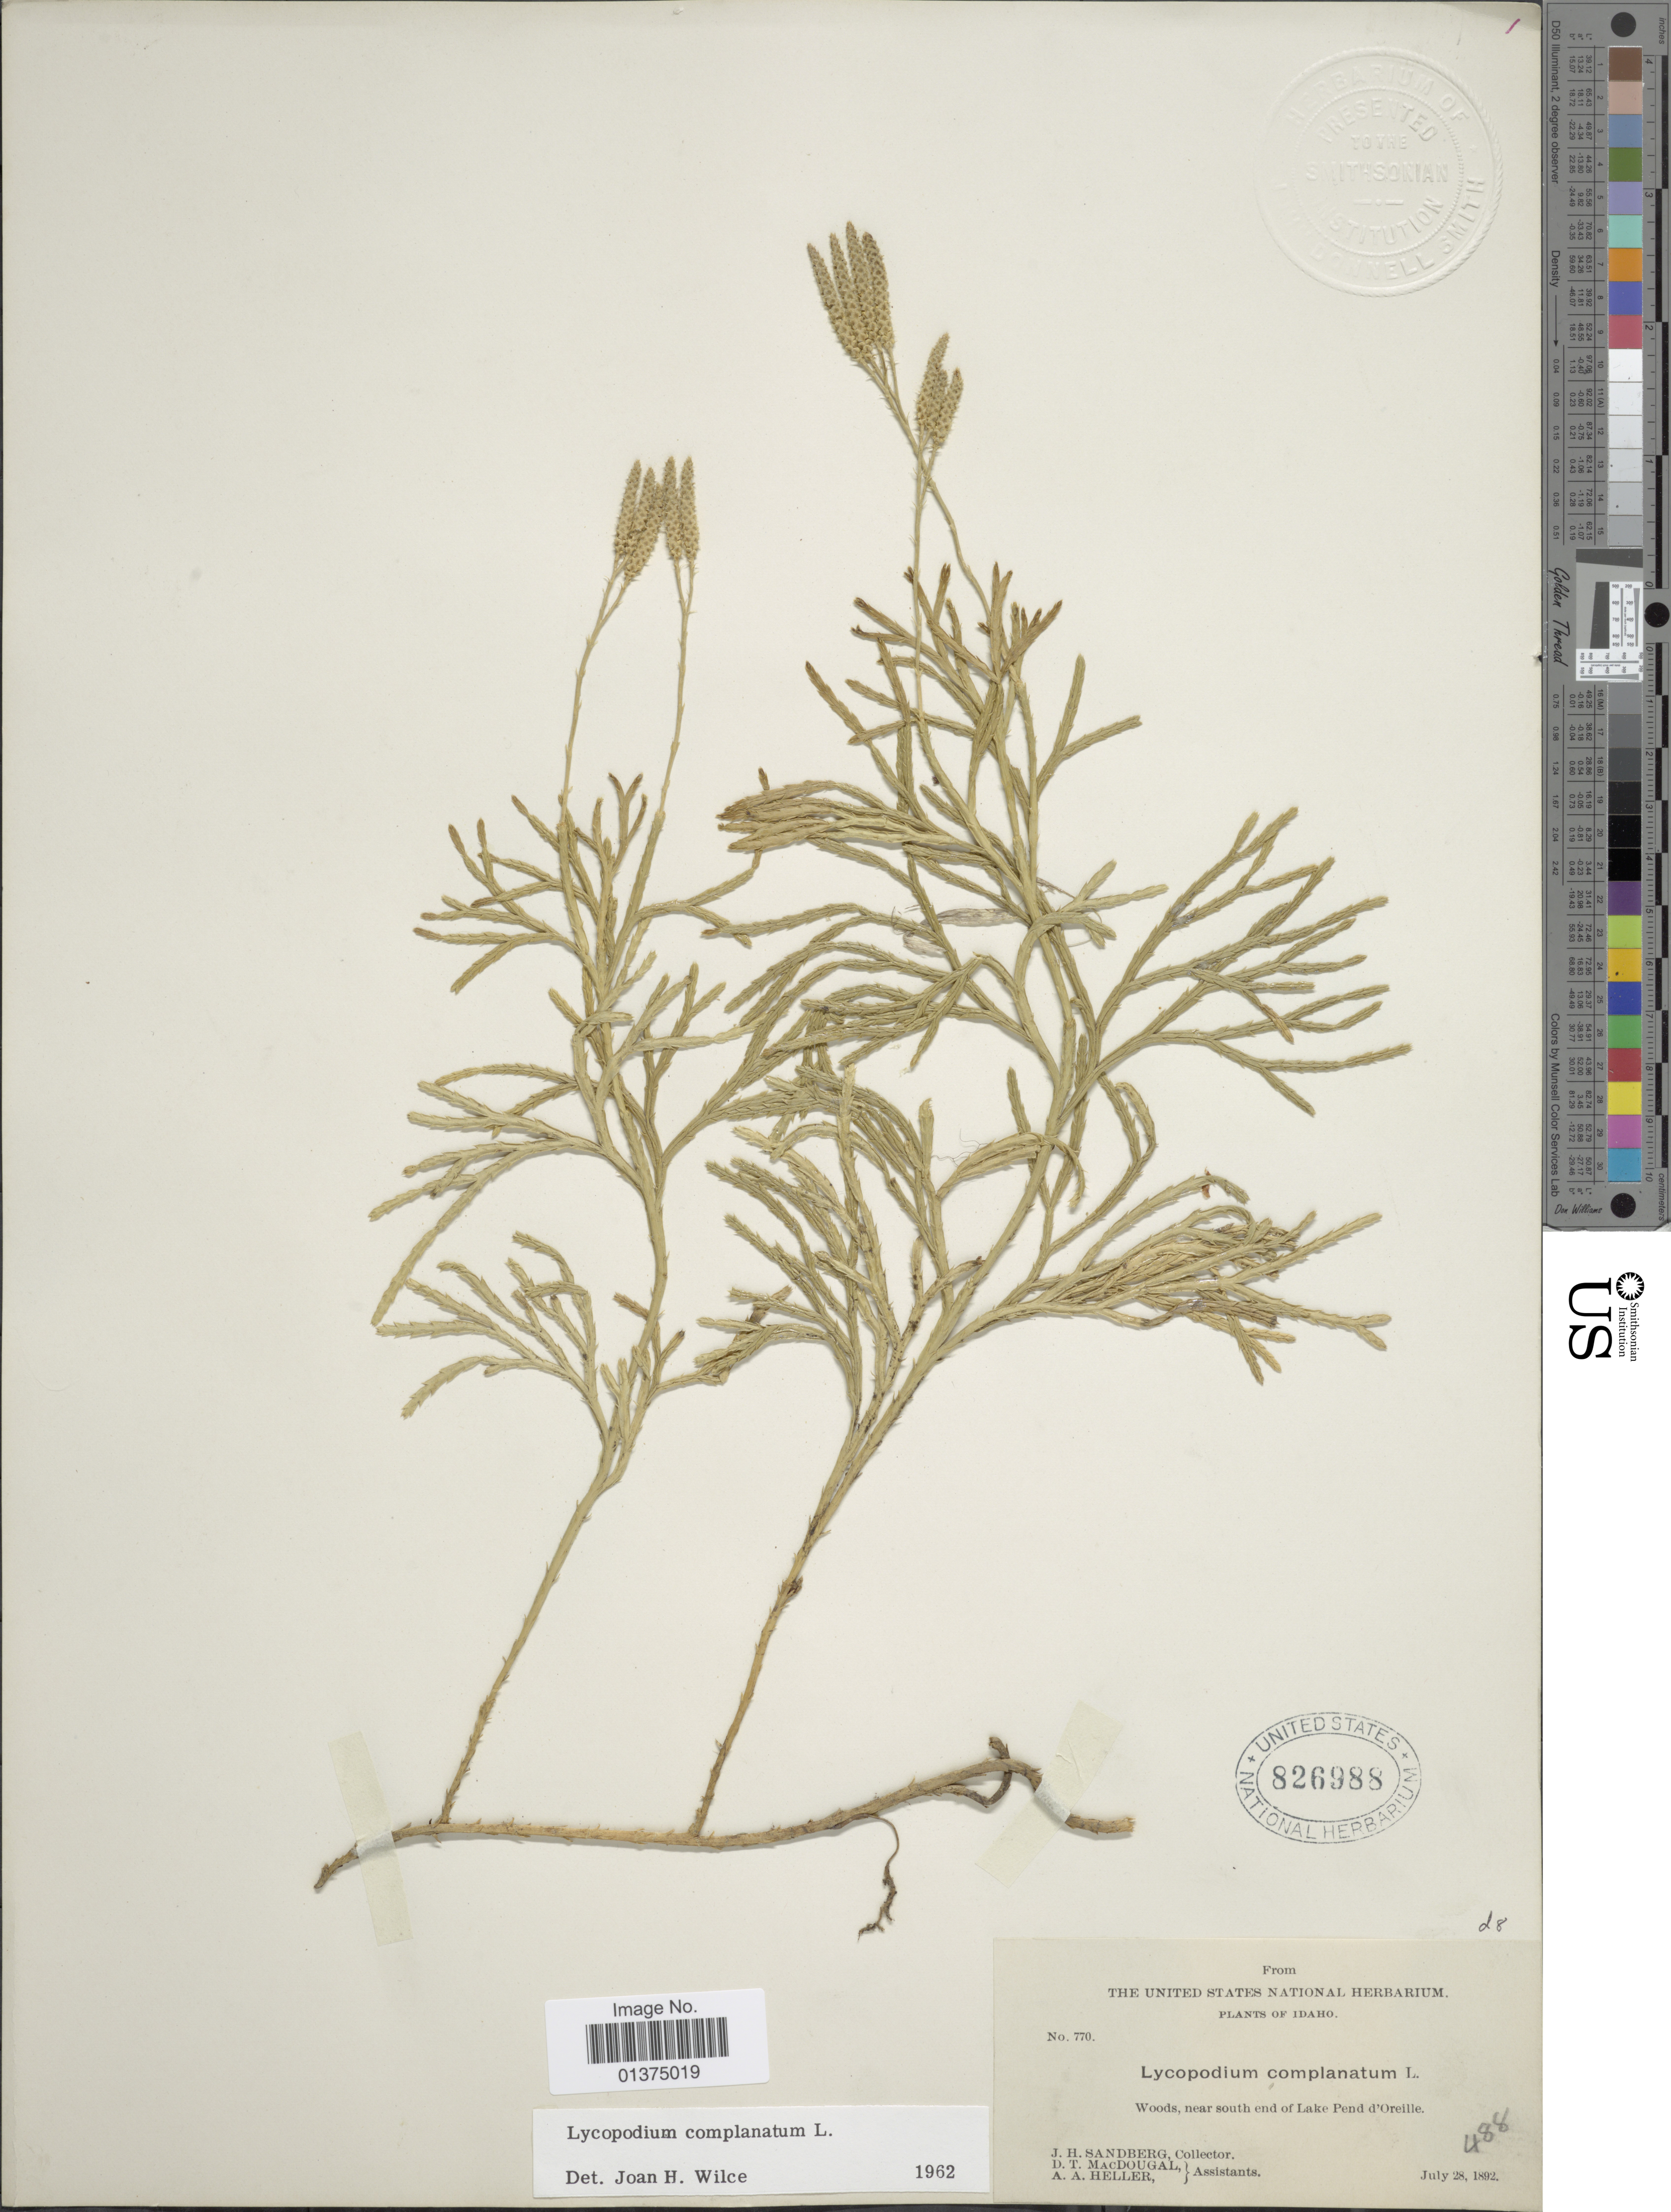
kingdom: Plantae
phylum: Tracheophyta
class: Lycopodiopsida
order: Lycopodiales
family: Lycopodiaceae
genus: Diphasiastrum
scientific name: Diphasiastrum complanatum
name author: (L.) Holub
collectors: J. H. Sandberg, D. T. MacDougal & A. A. Heller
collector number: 770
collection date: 1892-07-28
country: United States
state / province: Idaho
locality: Woods, near south end of Lake Pend d'Oreille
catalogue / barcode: US 826988